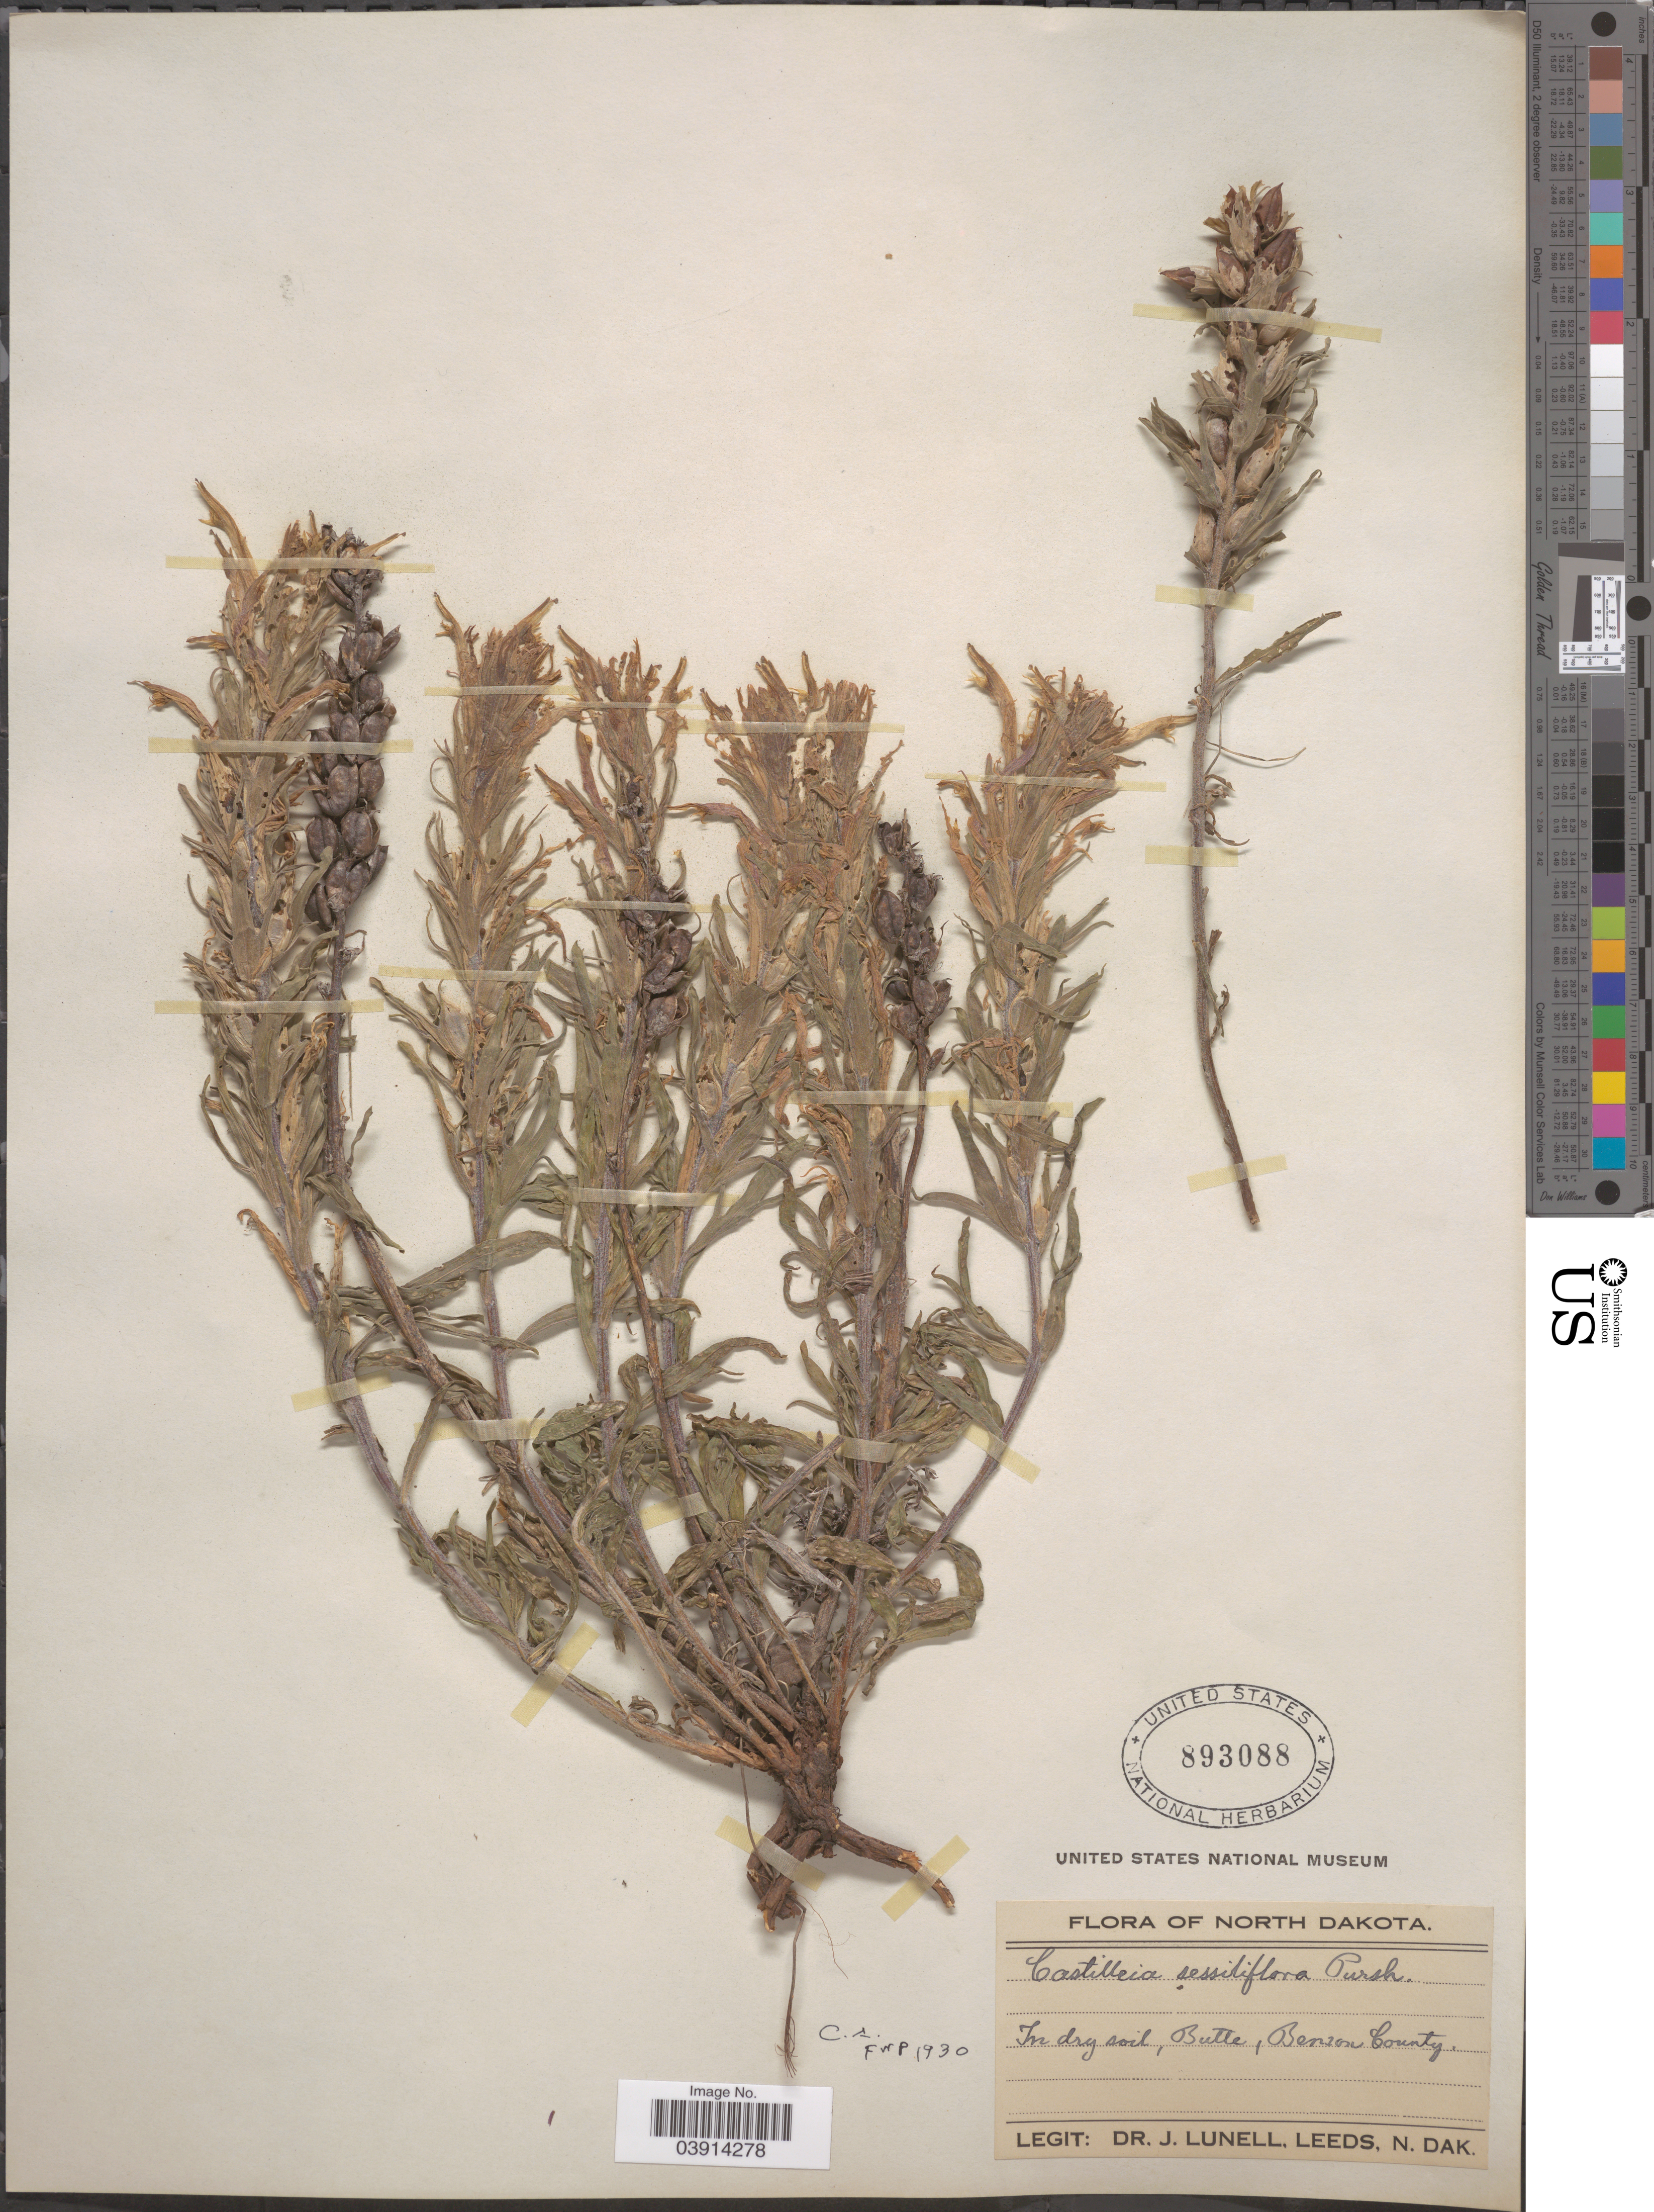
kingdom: Plantae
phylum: Tracheophyta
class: Magnoliopsida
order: Lamiales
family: Orobanchaceae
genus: Castilleja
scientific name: Castilleja sessiliflora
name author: Pursh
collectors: J. Lunell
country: United States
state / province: North Dakota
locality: Butte, Benson County.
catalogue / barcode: US 893088